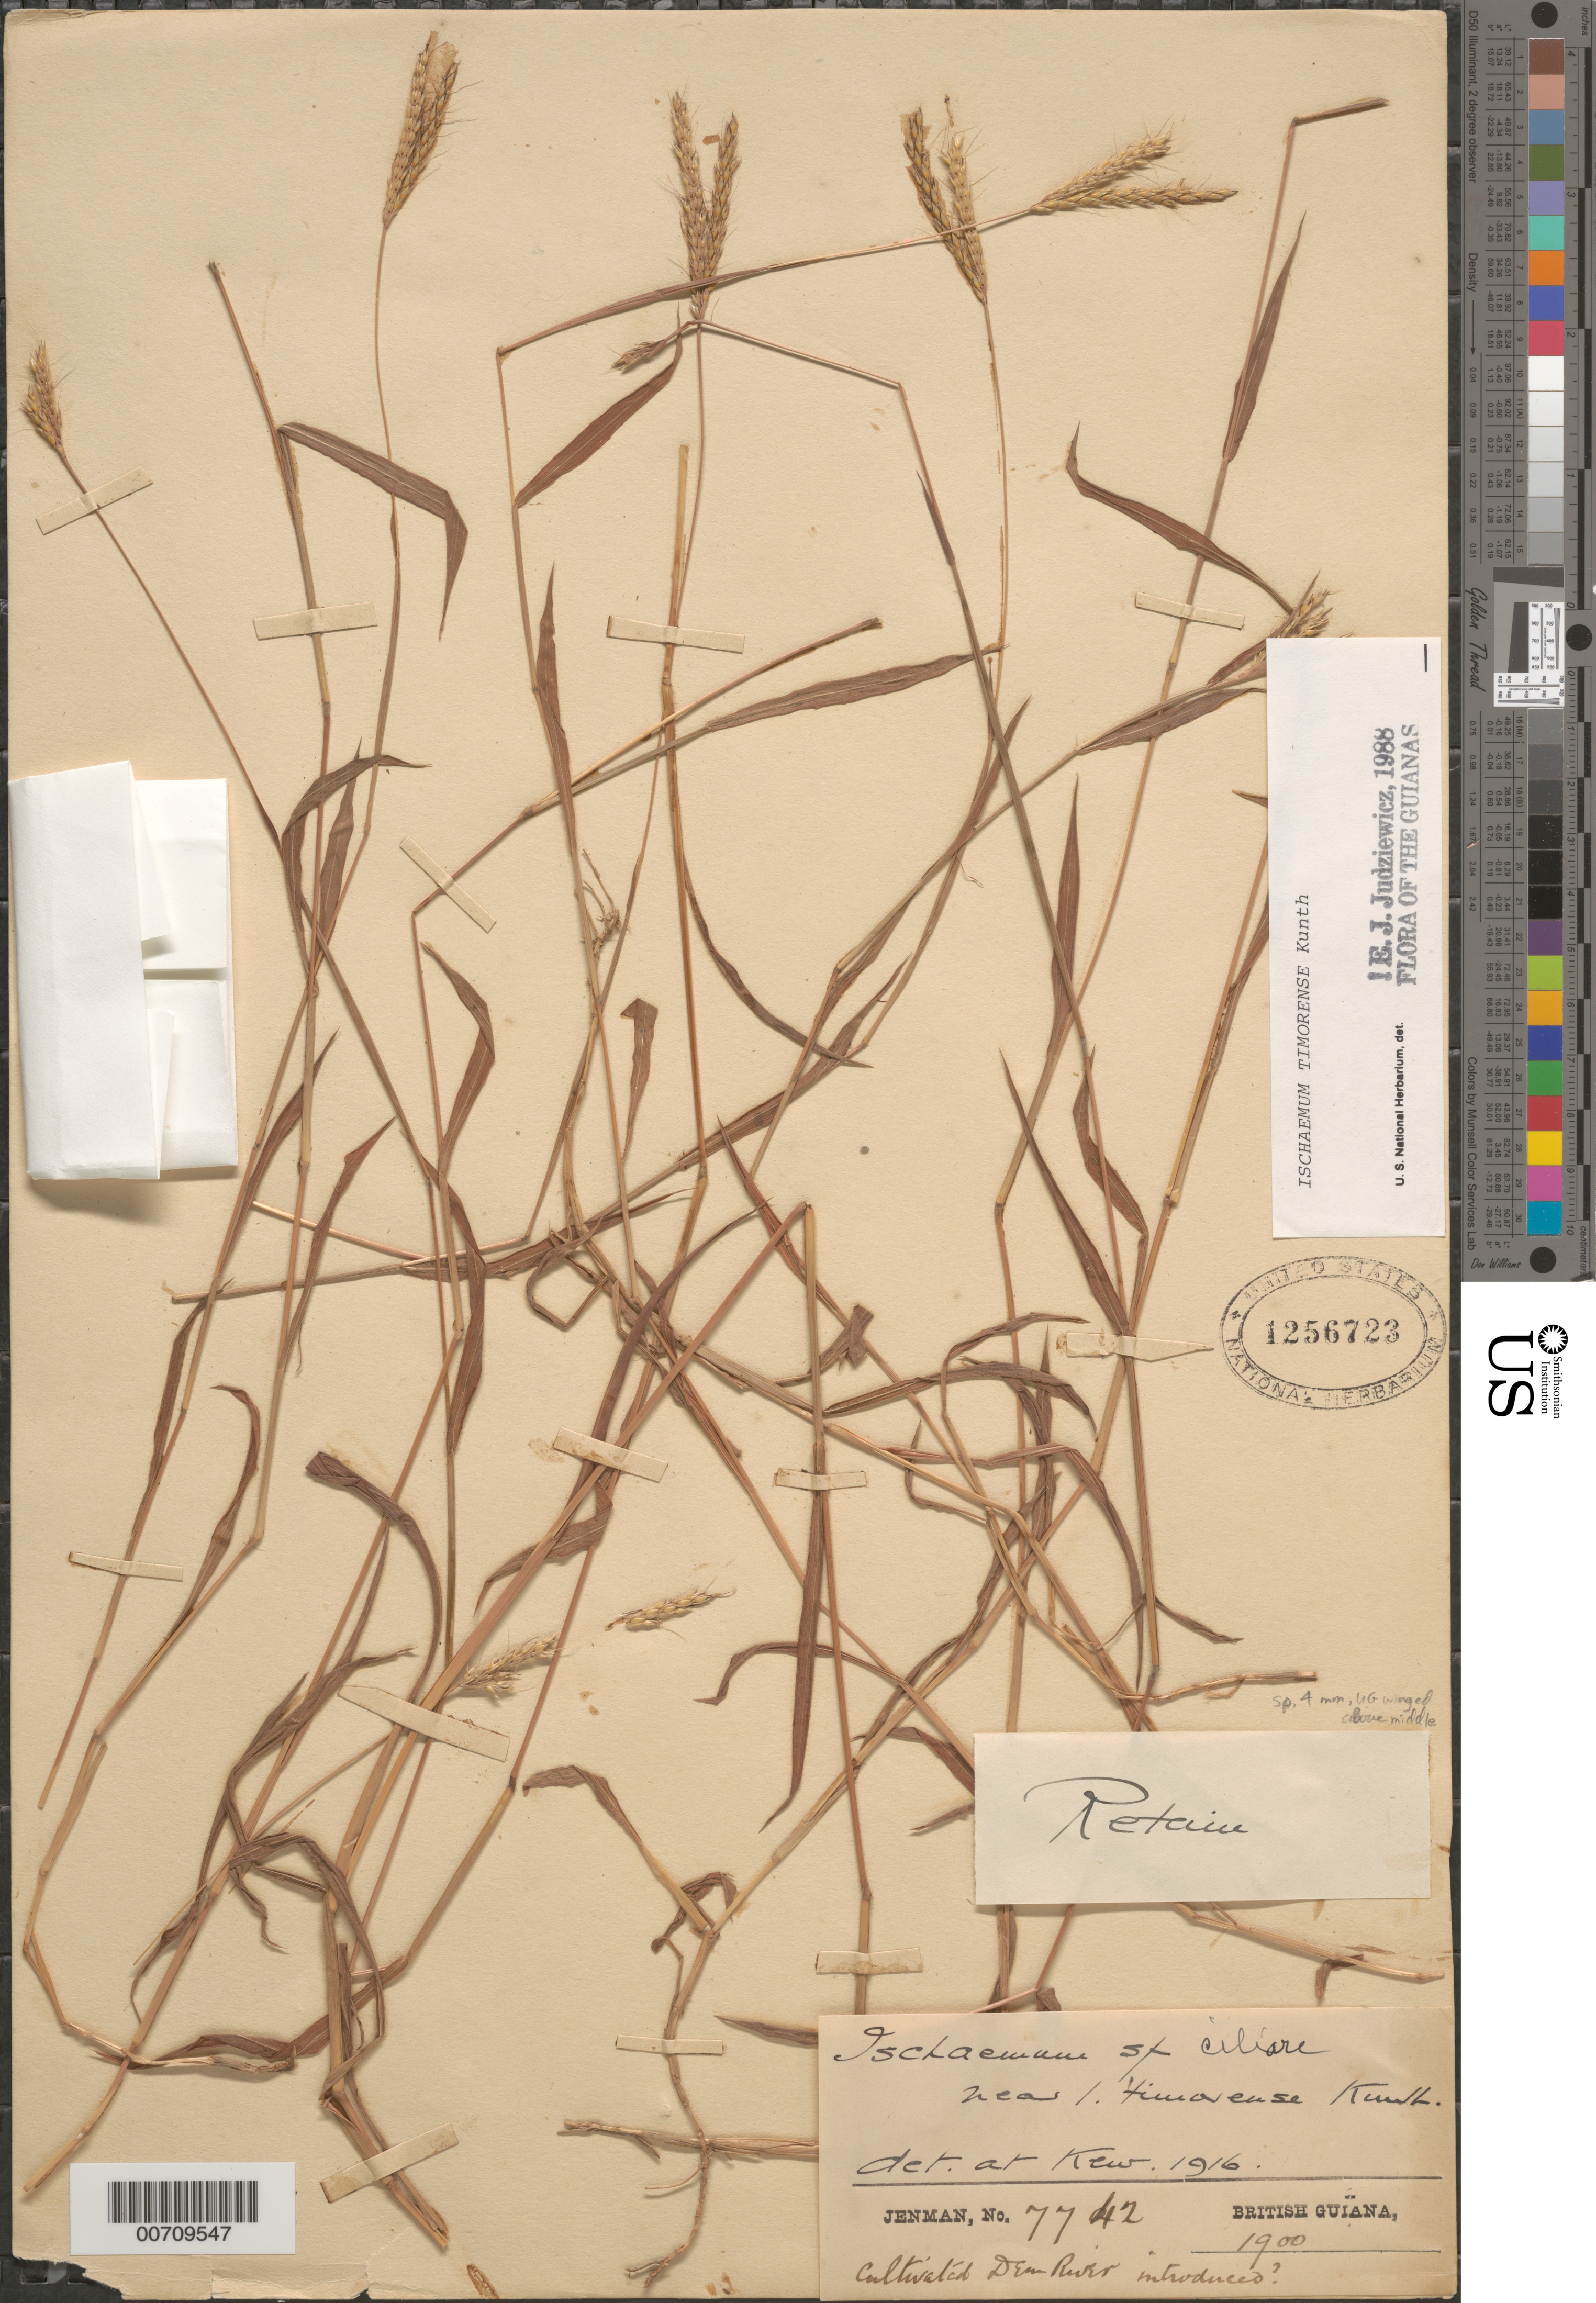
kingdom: Plantae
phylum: Tracheophyta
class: Liliopsida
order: Poales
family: Poaceae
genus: Ischaemum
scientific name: Ischaemum timorense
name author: Kunth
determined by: Judziewicz, E. J.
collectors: G. S. Jenman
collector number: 7742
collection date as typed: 10-Sep-00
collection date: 2000-09-10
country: Guyana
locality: Demerara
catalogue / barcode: US 1256723